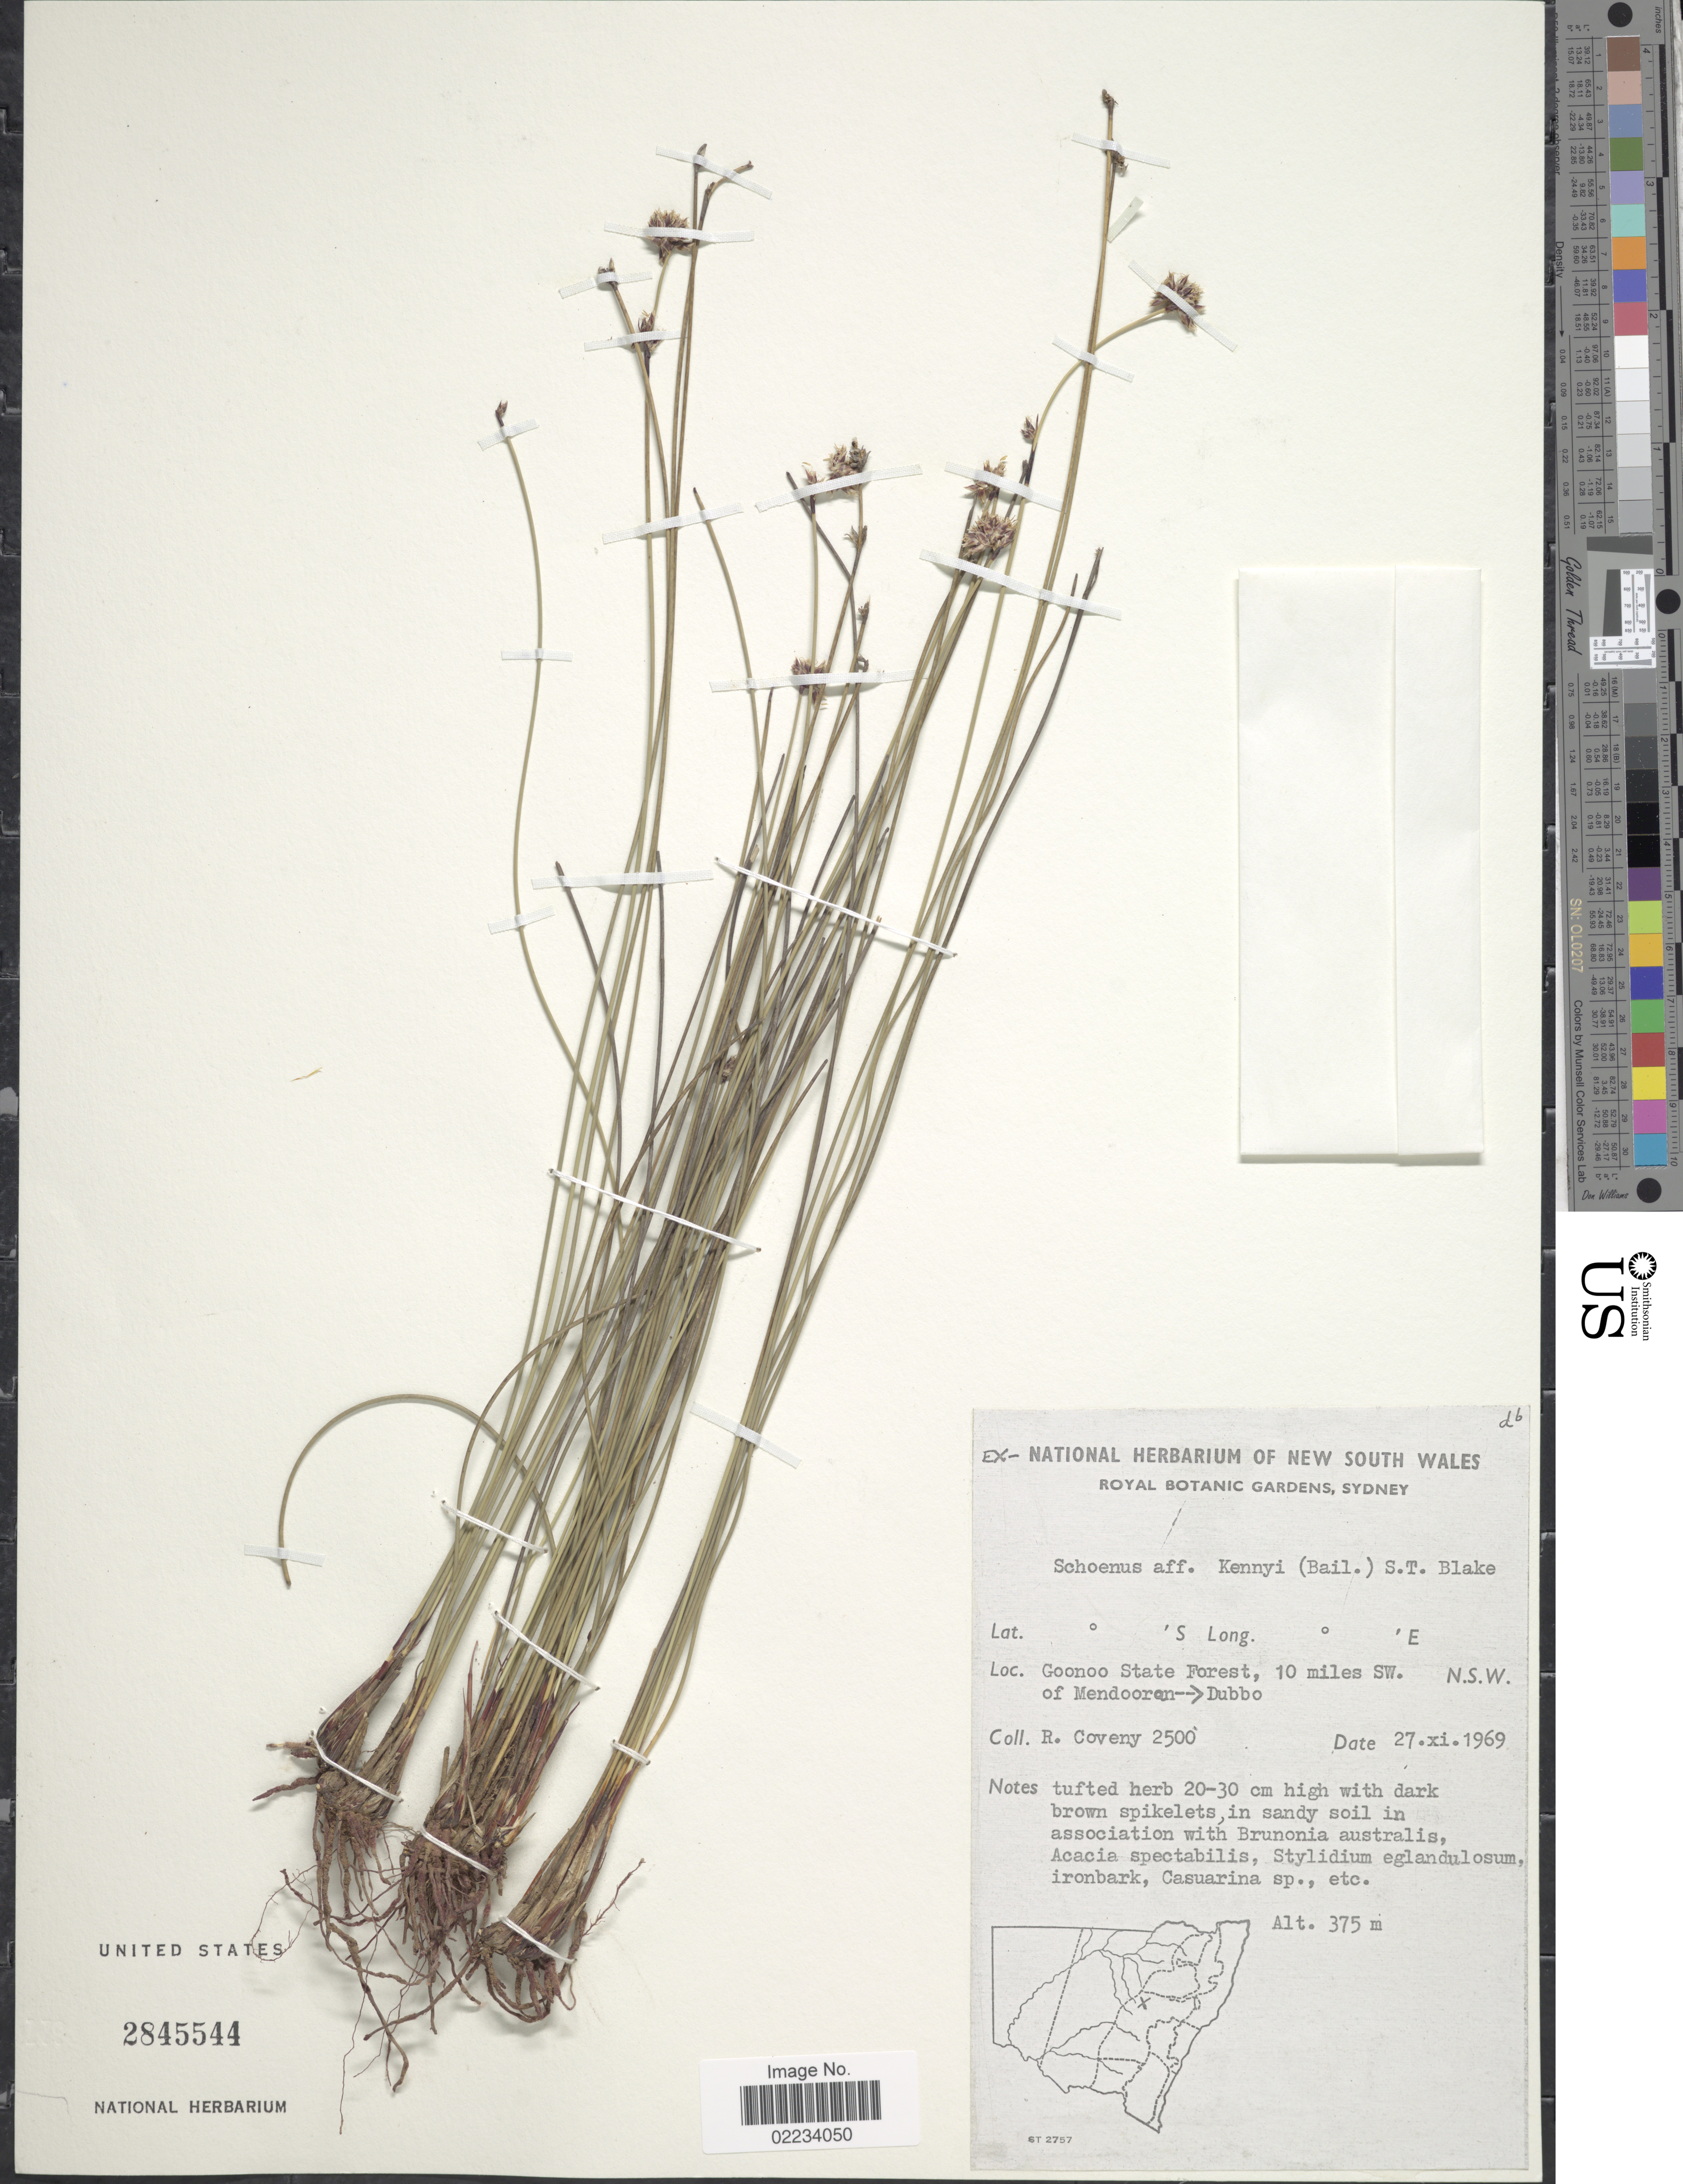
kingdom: Plantae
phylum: Tracheophyta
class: Liliopsida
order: Poales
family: Cyperaceae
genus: Schoenus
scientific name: Schoenus kennyi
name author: (F.M. Bailey) S.T. Blake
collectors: R. Coveny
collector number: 2500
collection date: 1969-11-27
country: Australia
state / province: New South Wales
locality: Gonoo State Forest, 10 miles SW of Mendooron --> Dubbo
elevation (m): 375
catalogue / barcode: US 2845544